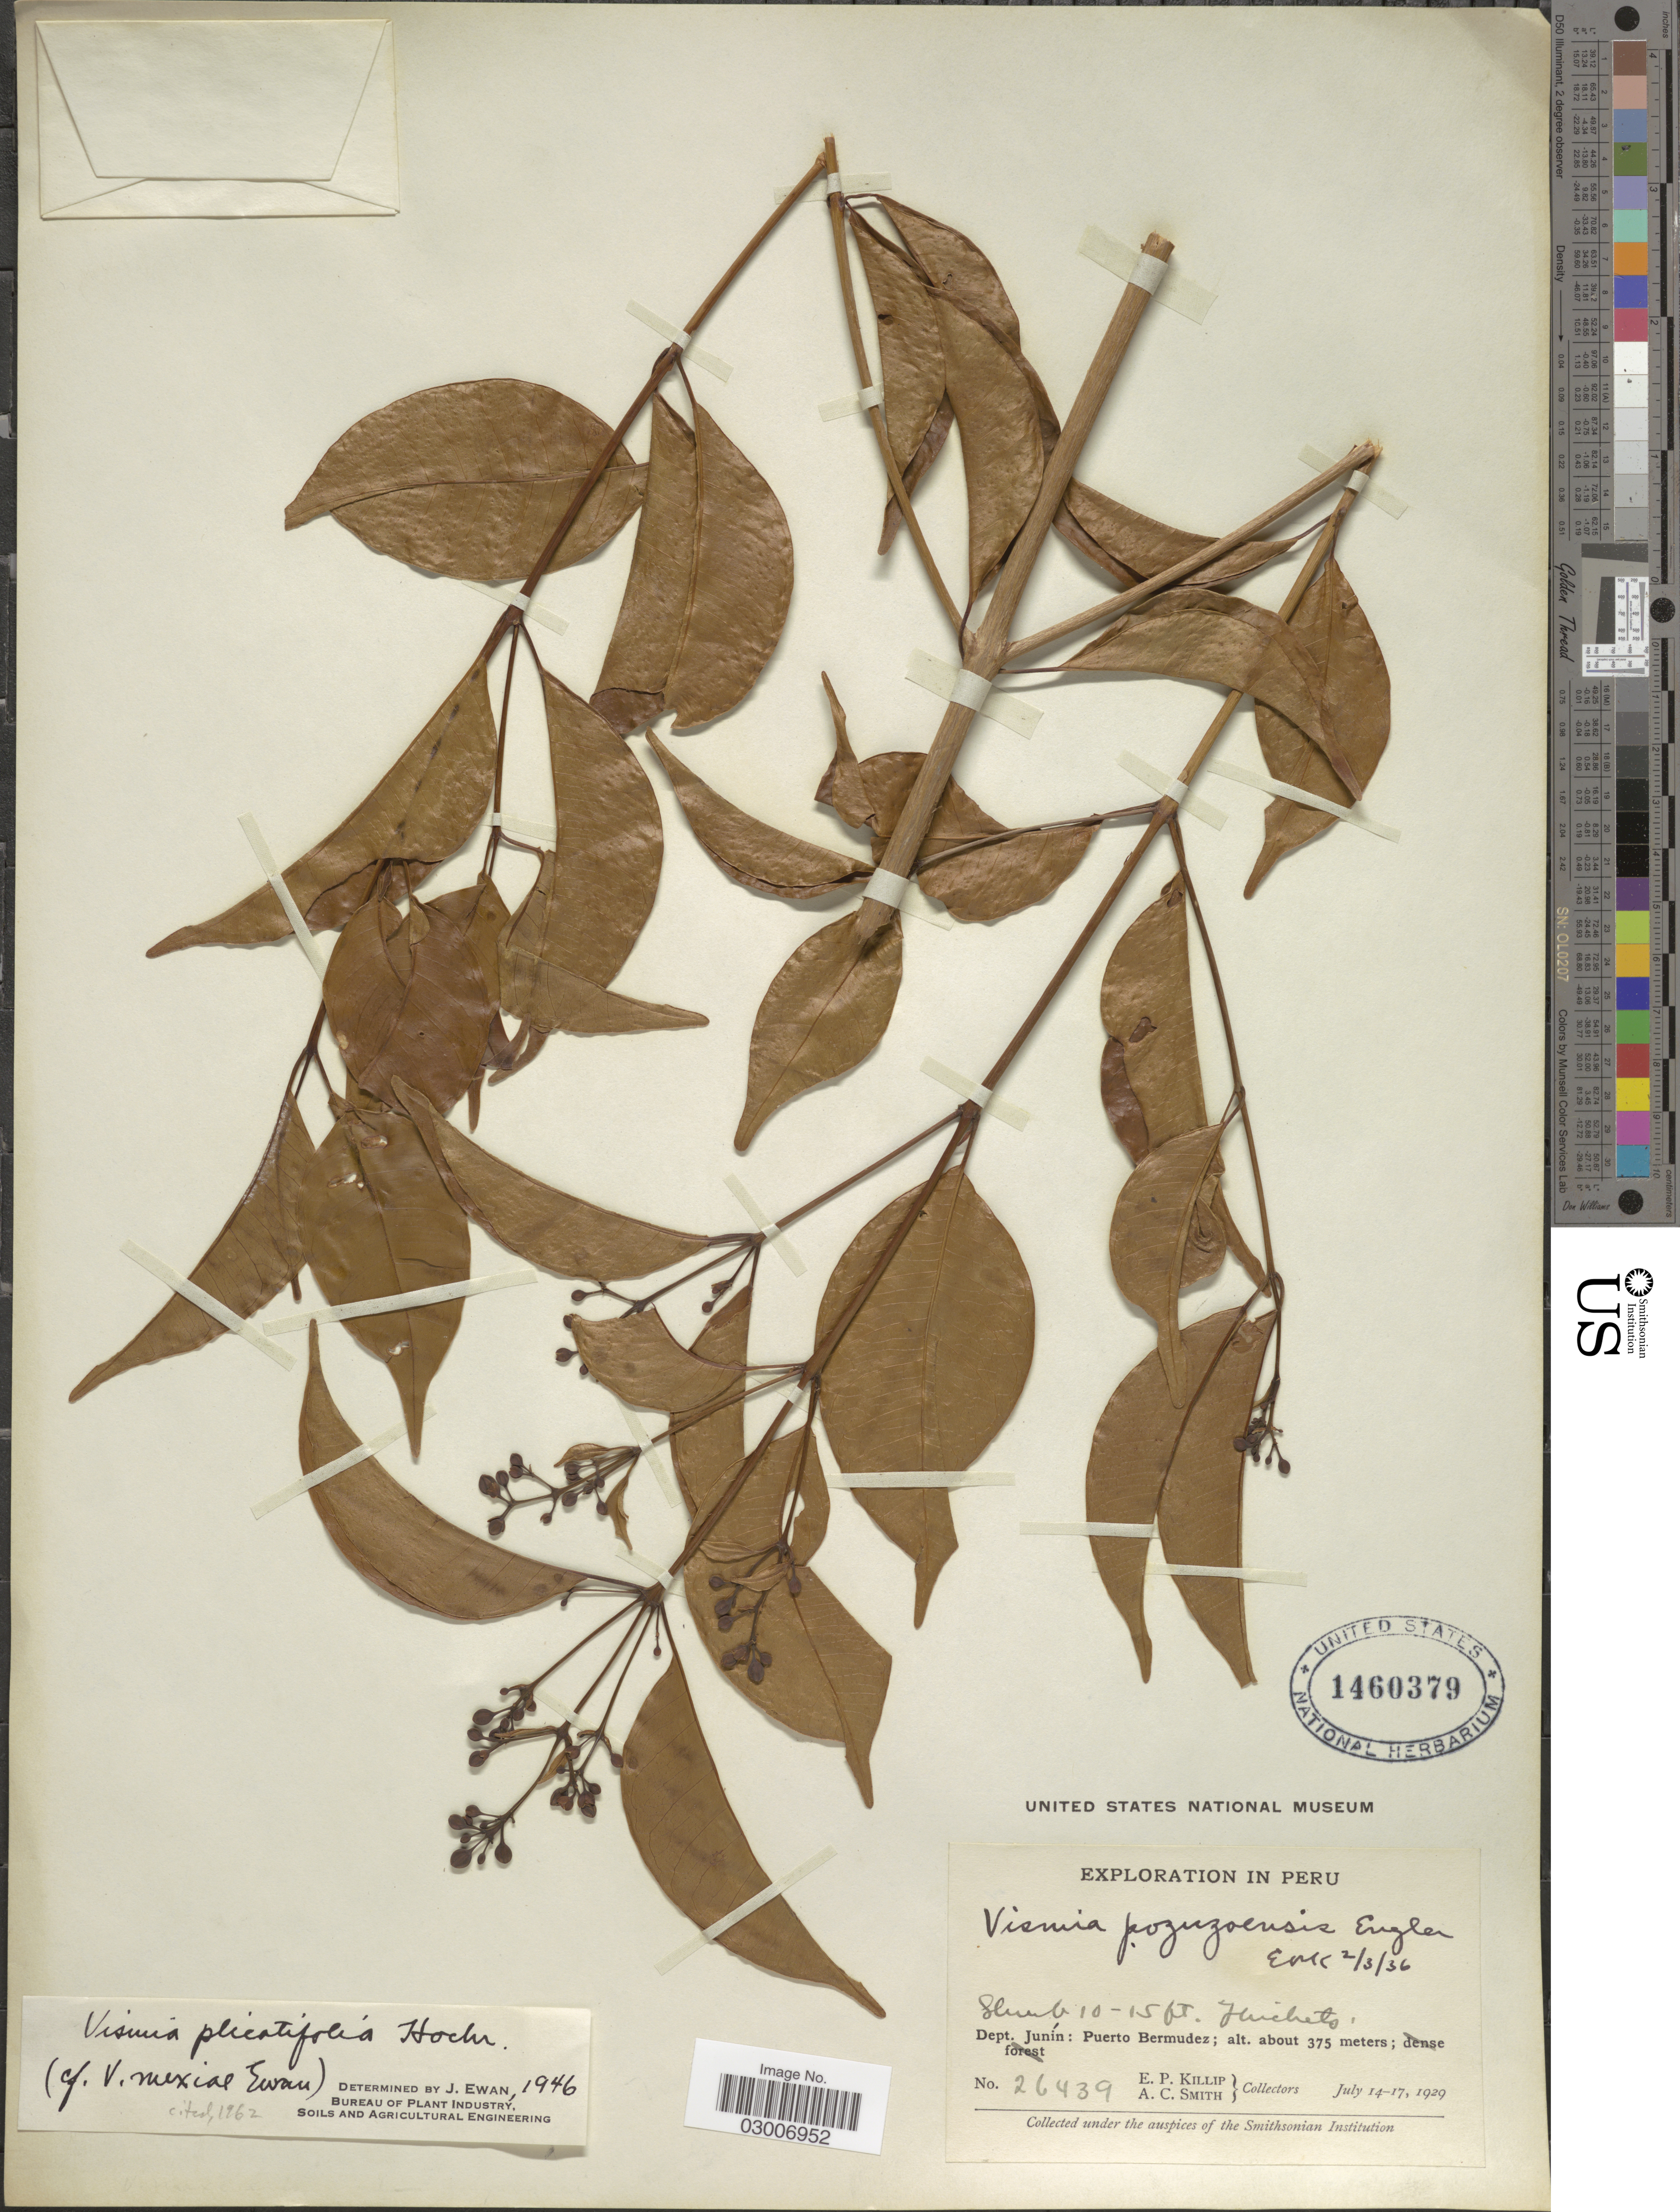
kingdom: Plantae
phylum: Tracheophyta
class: Magnoliopsida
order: Malpighiales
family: Hypericaceae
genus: Vismia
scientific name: Vismia plicatifolia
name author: Hochr.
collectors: E. P. Killip & A. C. Smith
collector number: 26439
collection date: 1929-07-14/1929-07-17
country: Peru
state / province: Junín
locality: Dept. Junín: Puerto Bermudez.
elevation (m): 375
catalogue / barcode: US 1460379